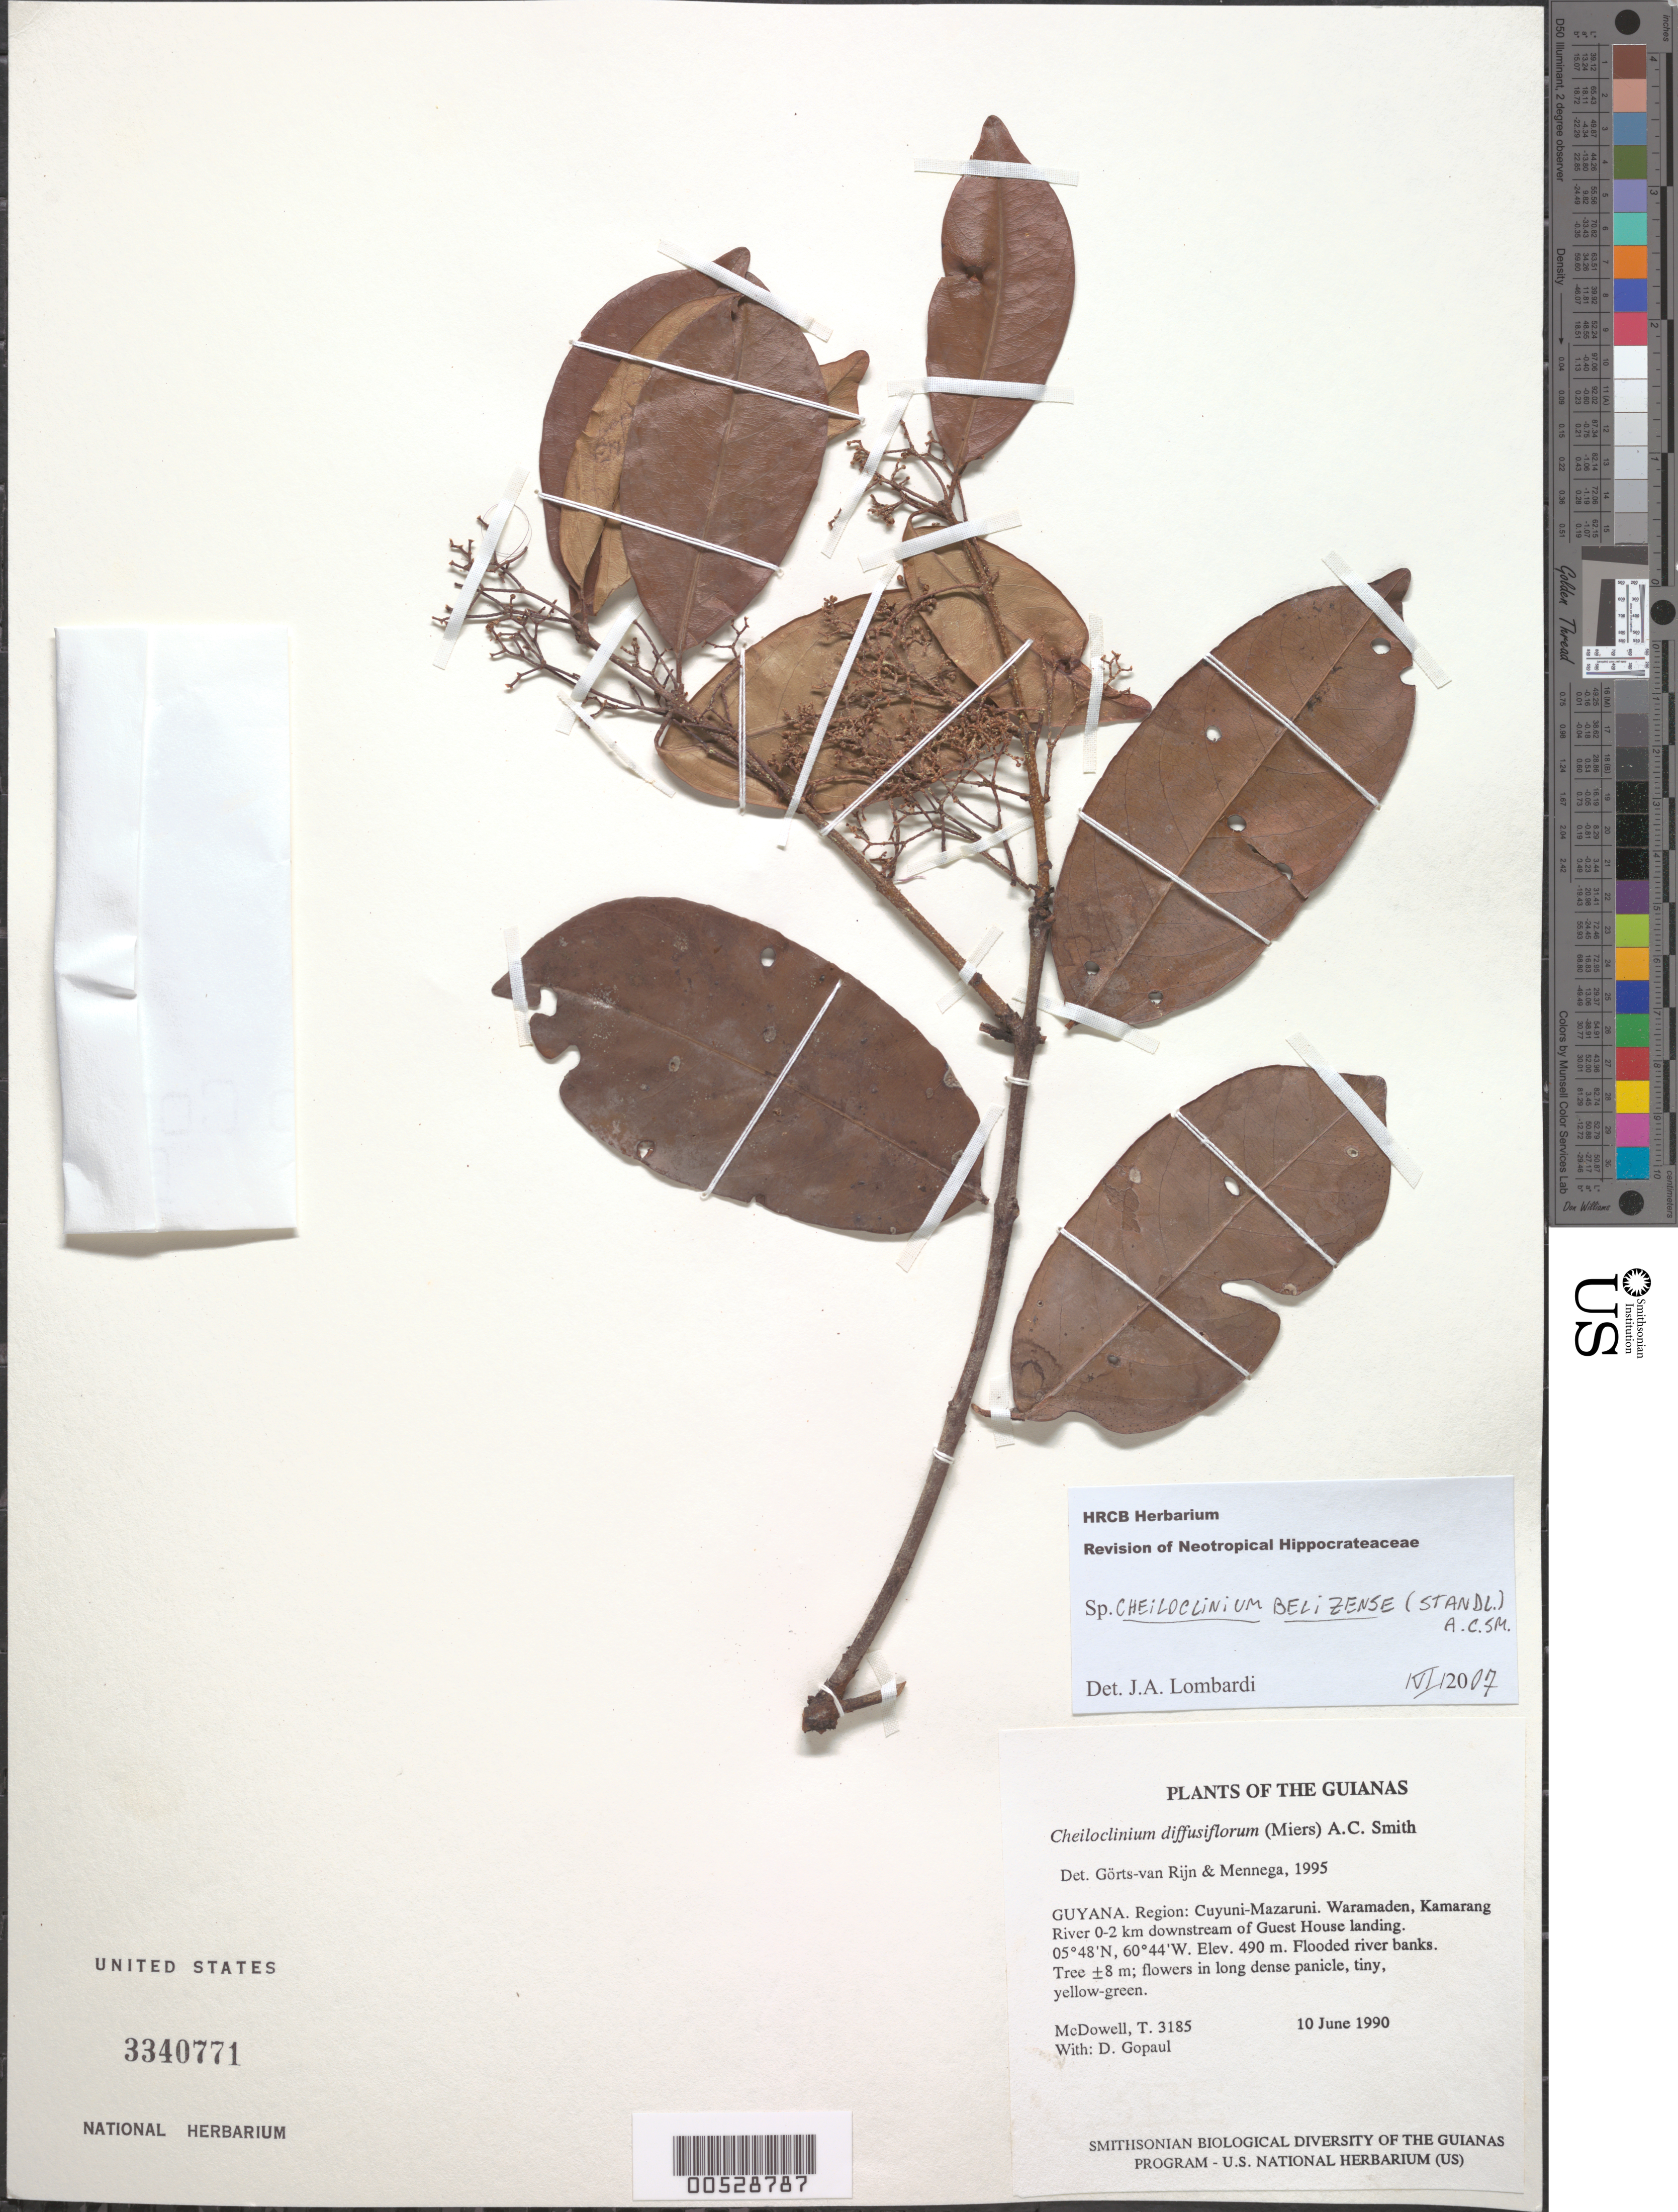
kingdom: Plantae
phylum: Tracheophyta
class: Magnoliopsida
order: Celastrales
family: Celastraceae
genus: Cheiloclinium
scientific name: Cheiloclinium belizense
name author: (Standl.) A.C. Sm.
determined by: Lombardi, Julio A.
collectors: T. McDowell & D. Gopaul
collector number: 3185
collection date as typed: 10 June 1990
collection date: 1990-06-10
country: Guyana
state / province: Cuyuni-Mazaruni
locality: Waramaden, Kamarang River 0-2 km downstream of Guest House landing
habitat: Flooded river banks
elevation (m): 490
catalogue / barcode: US 3340771